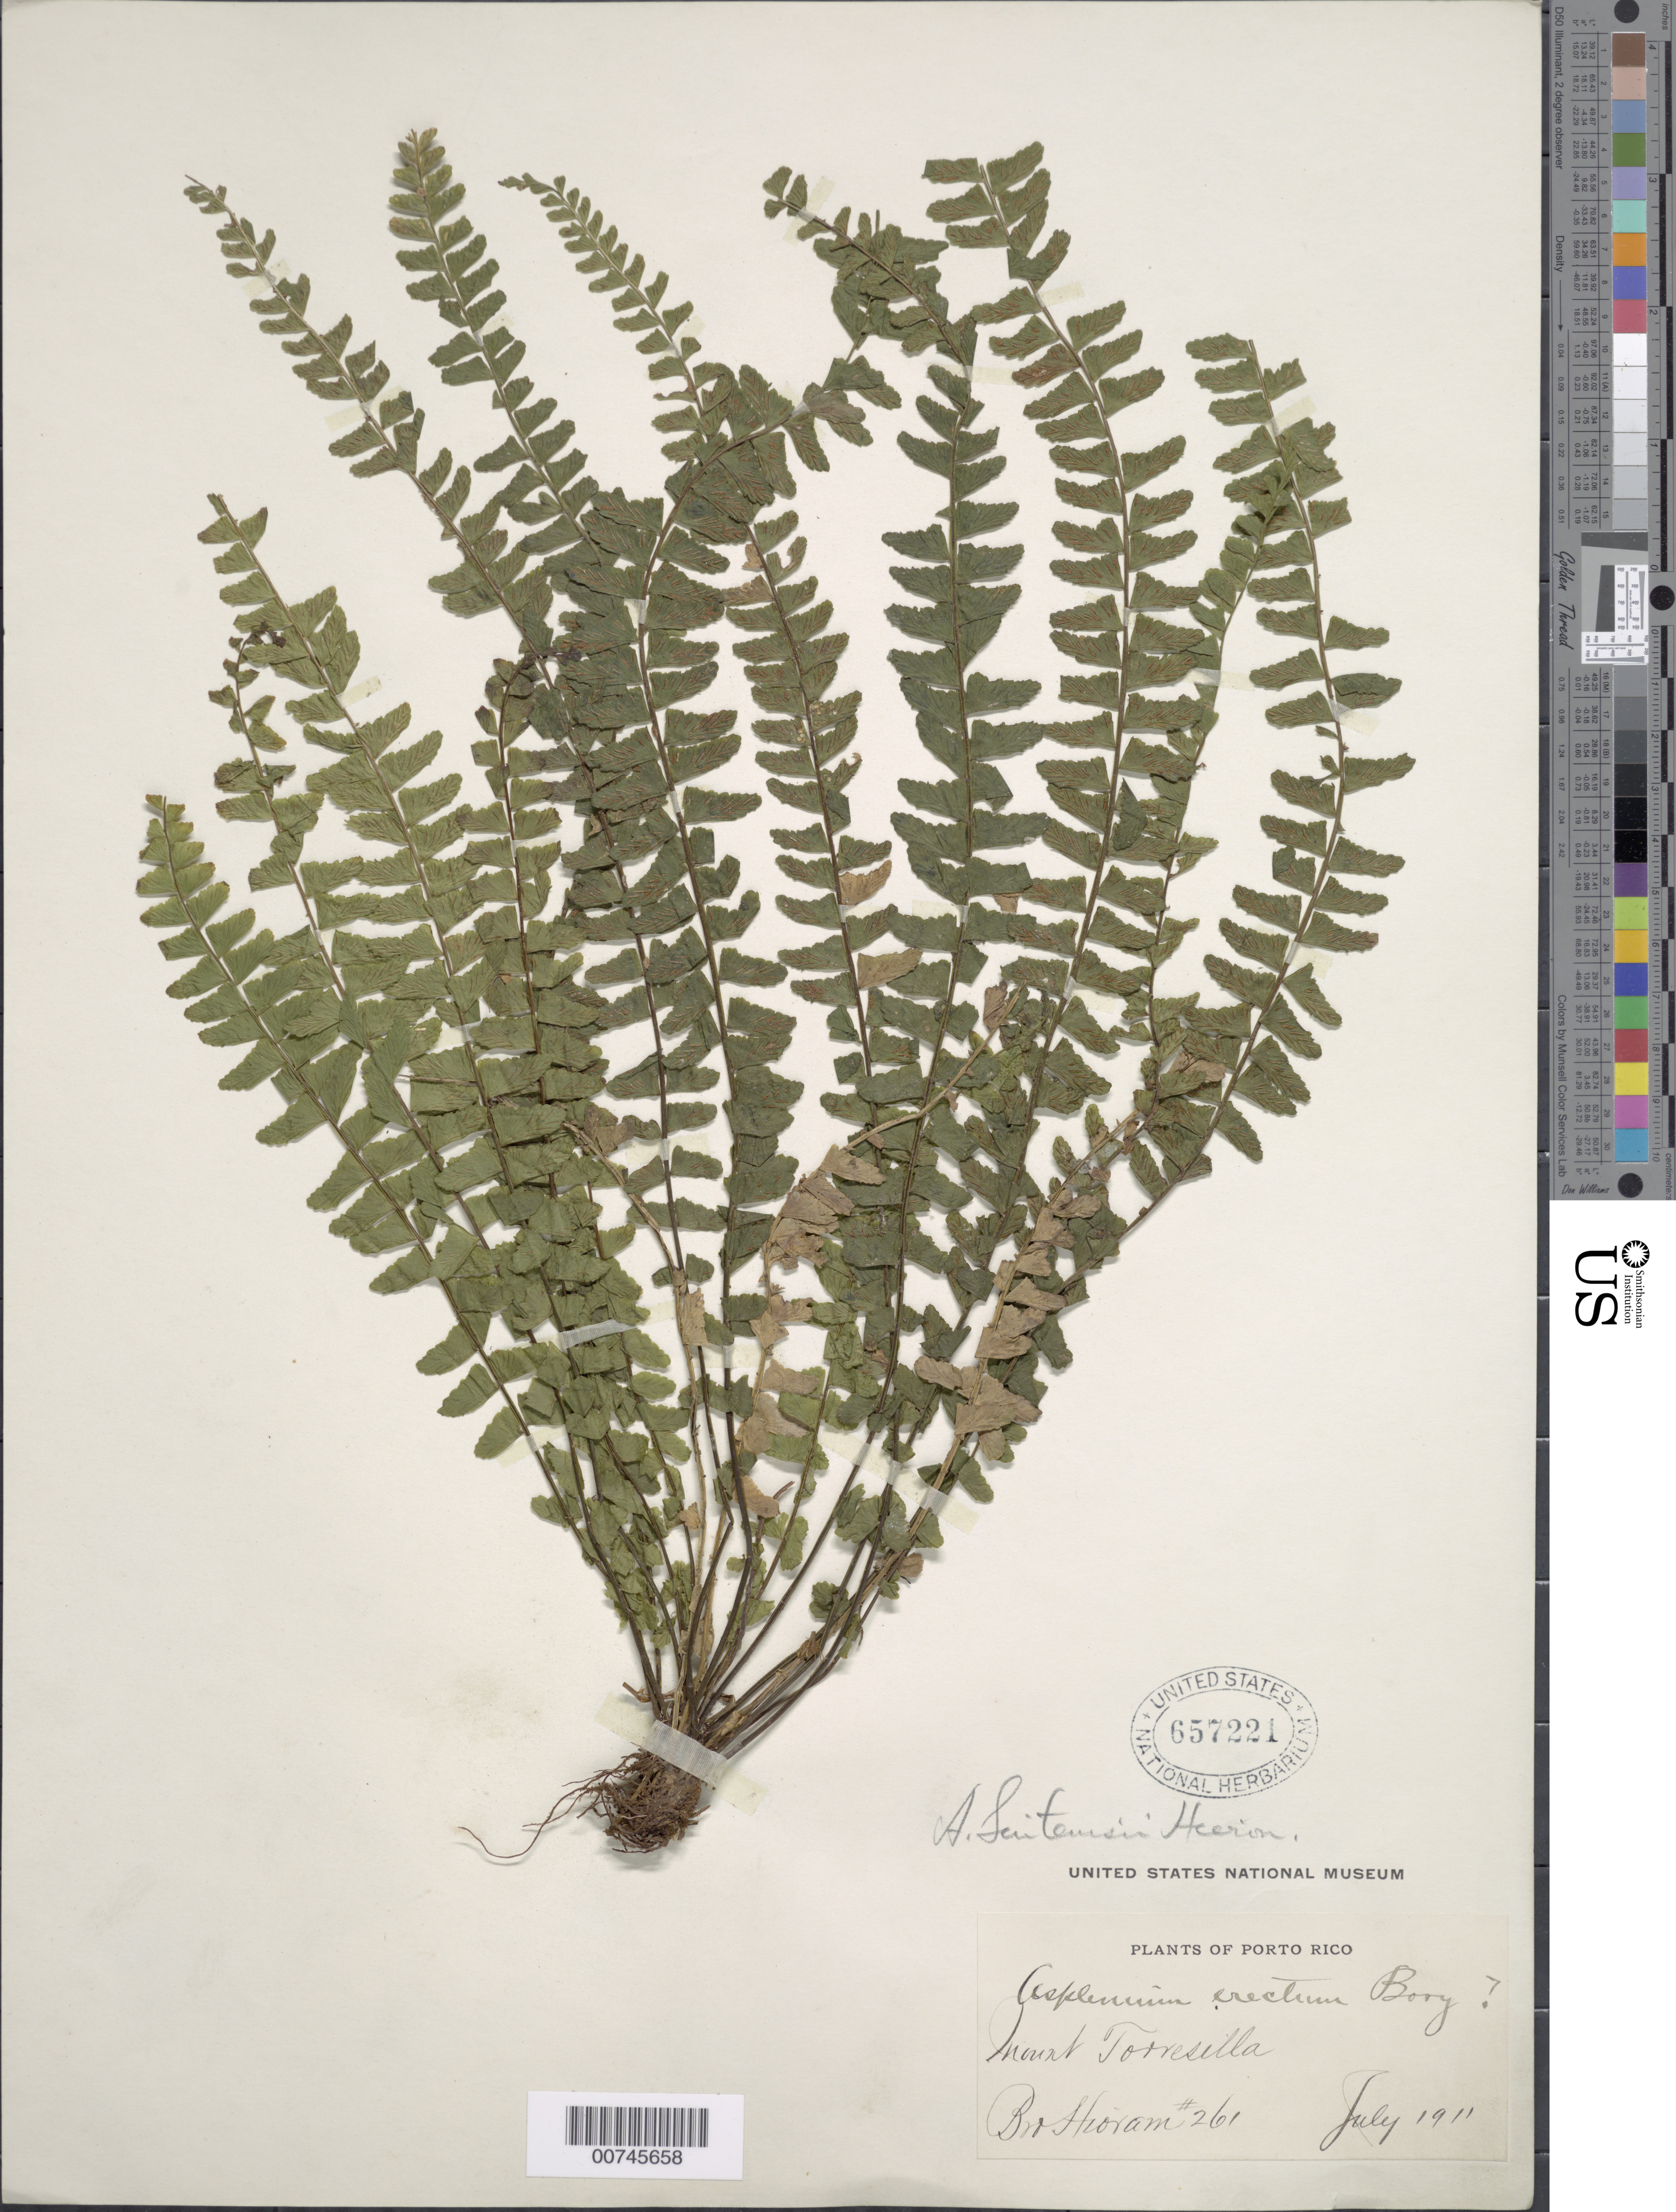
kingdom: Plantae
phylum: Tracheophyta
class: Polypodiopsida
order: Polypodiales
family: Aspleniaceae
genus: Asplenium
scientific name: Asplenium rhomboidale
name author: Desv.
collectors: Bro. Hioram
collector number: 261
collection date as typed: Jul 1911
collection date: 1911-07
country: Puerto Rico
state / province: Barranquitas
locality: Mount Torrecilla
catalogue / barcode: US 657221